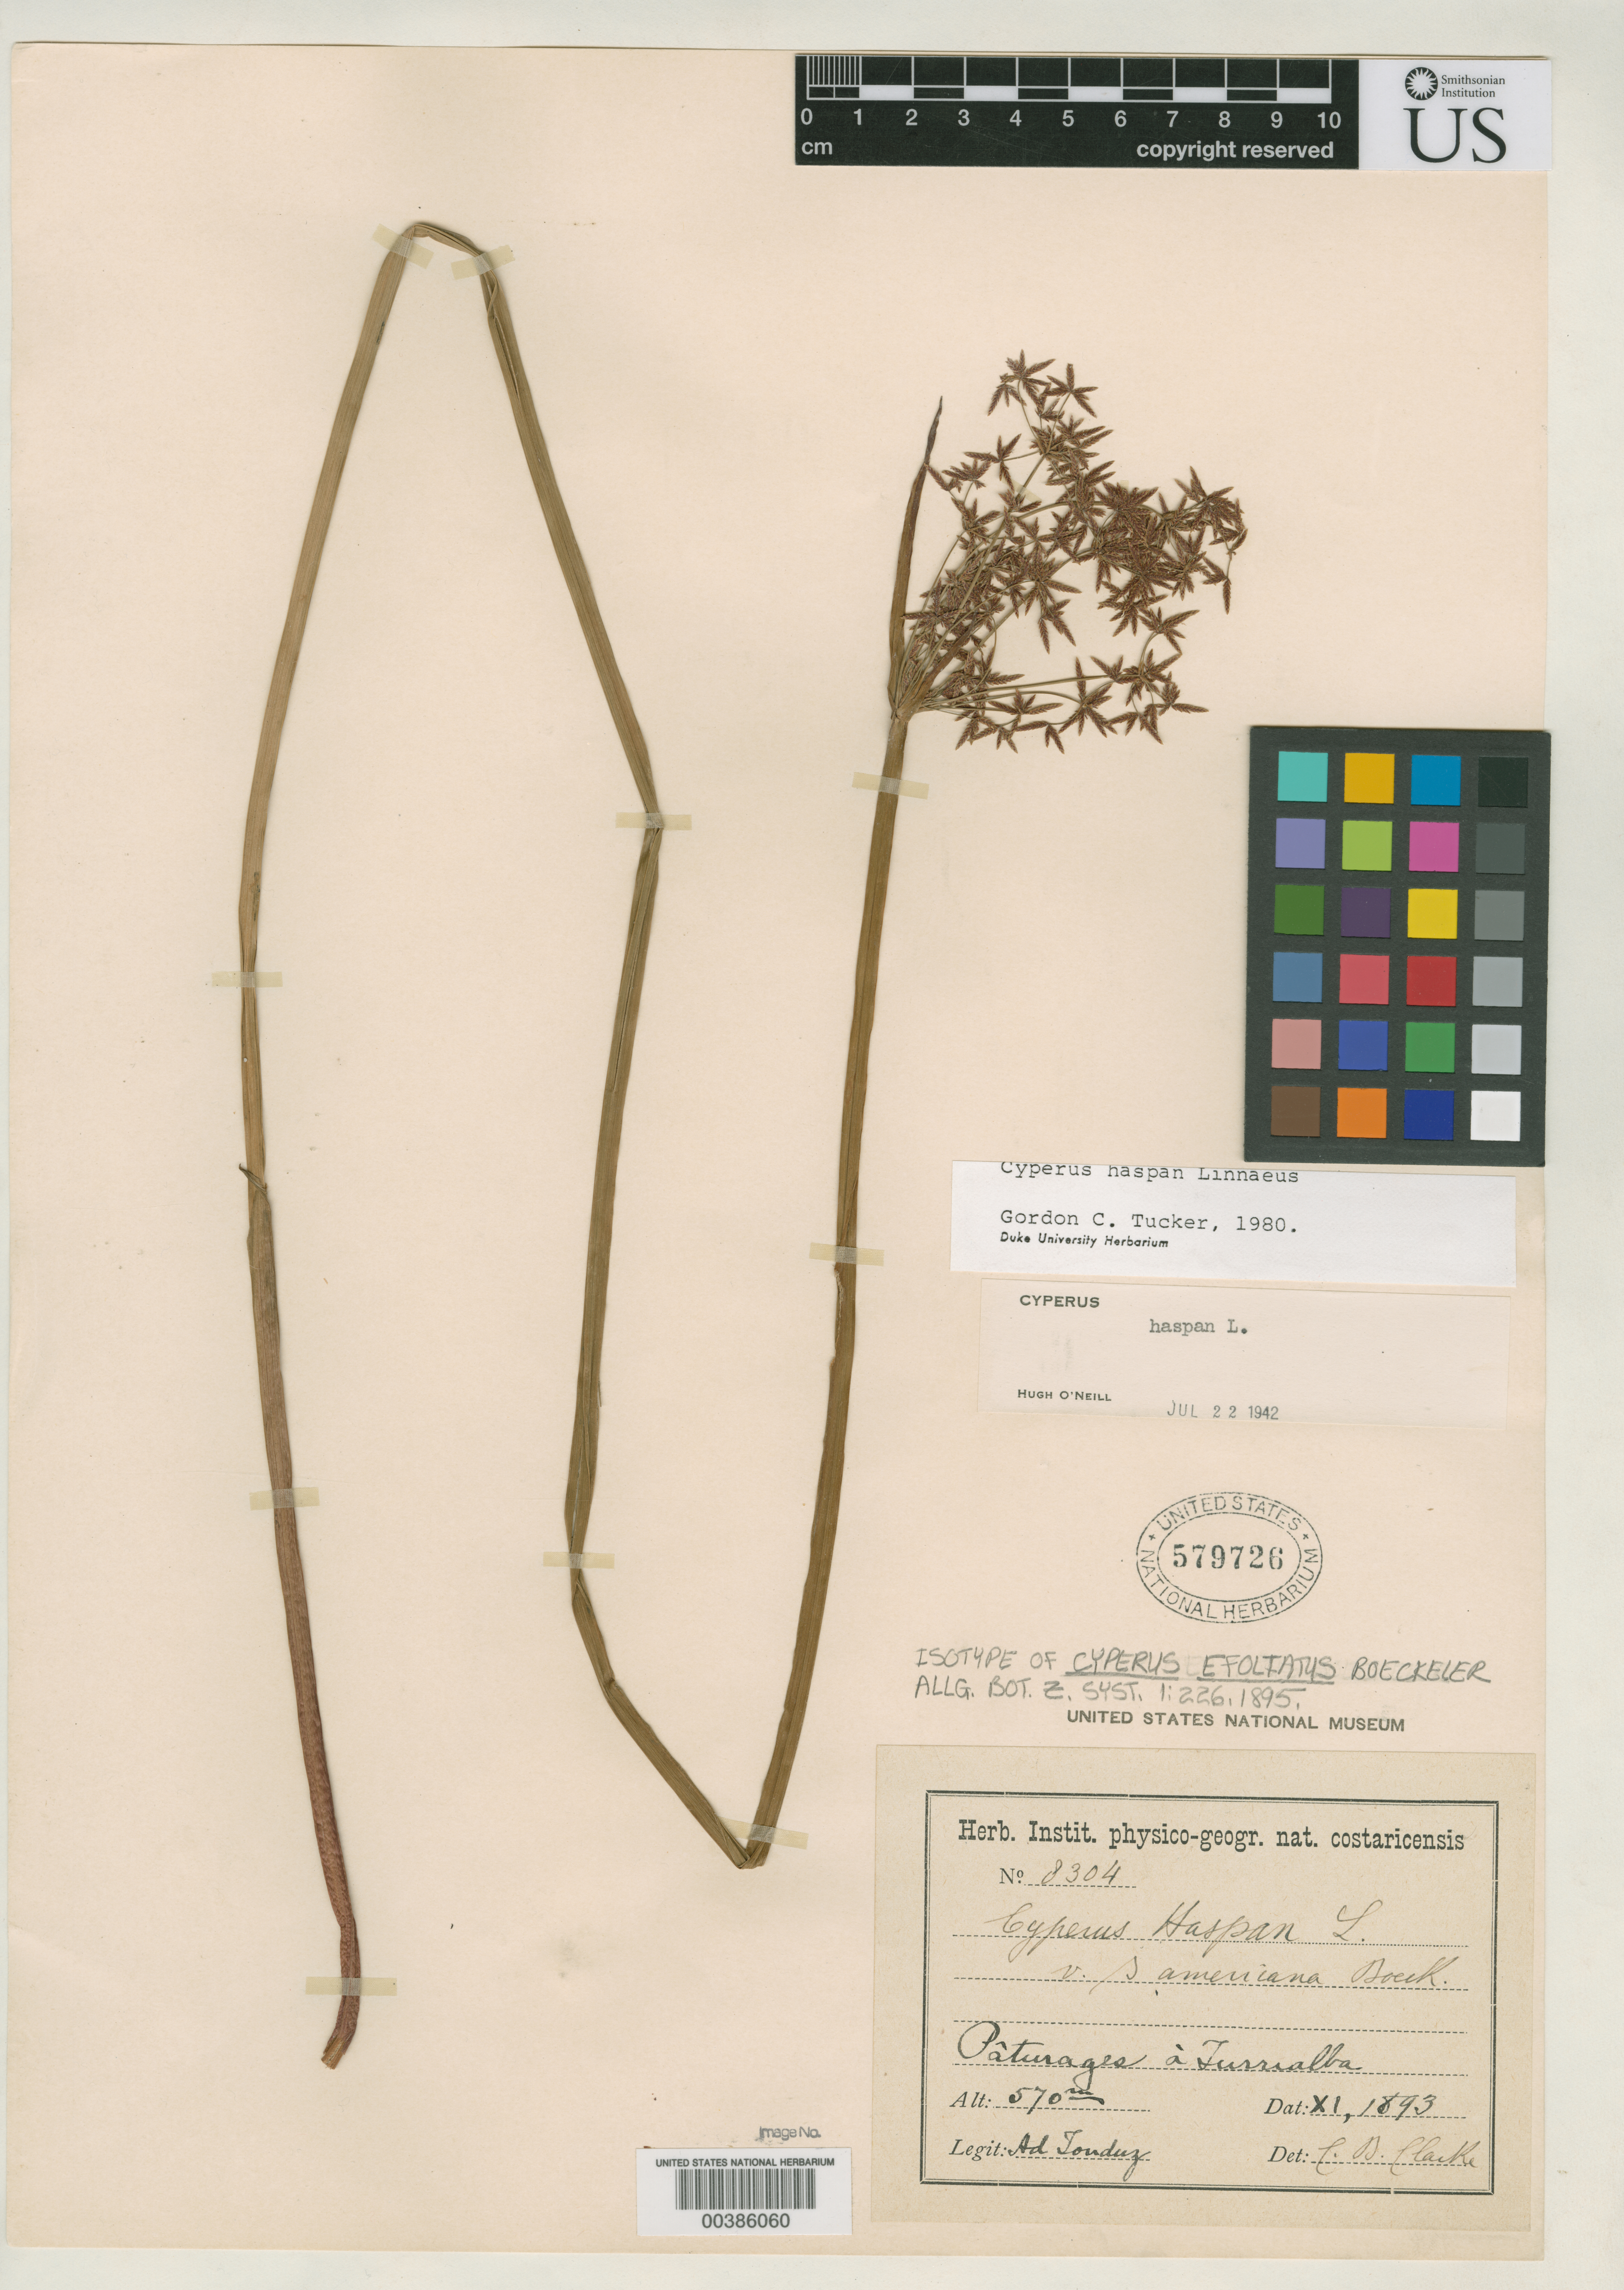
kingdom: Plantae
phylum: Tracheophyta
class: Liliopsida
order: Poales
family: Cyperaceae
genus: Cyperus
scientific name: Cyperus efoliatus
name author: Boeckeler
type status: Isotype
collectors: A. Tonduz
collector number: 8304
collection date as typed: Nov 1893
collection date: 1893-11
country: Costa Rica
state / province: Cartago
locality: Paturages a Turrialba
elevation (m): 570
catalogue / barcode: US 57926